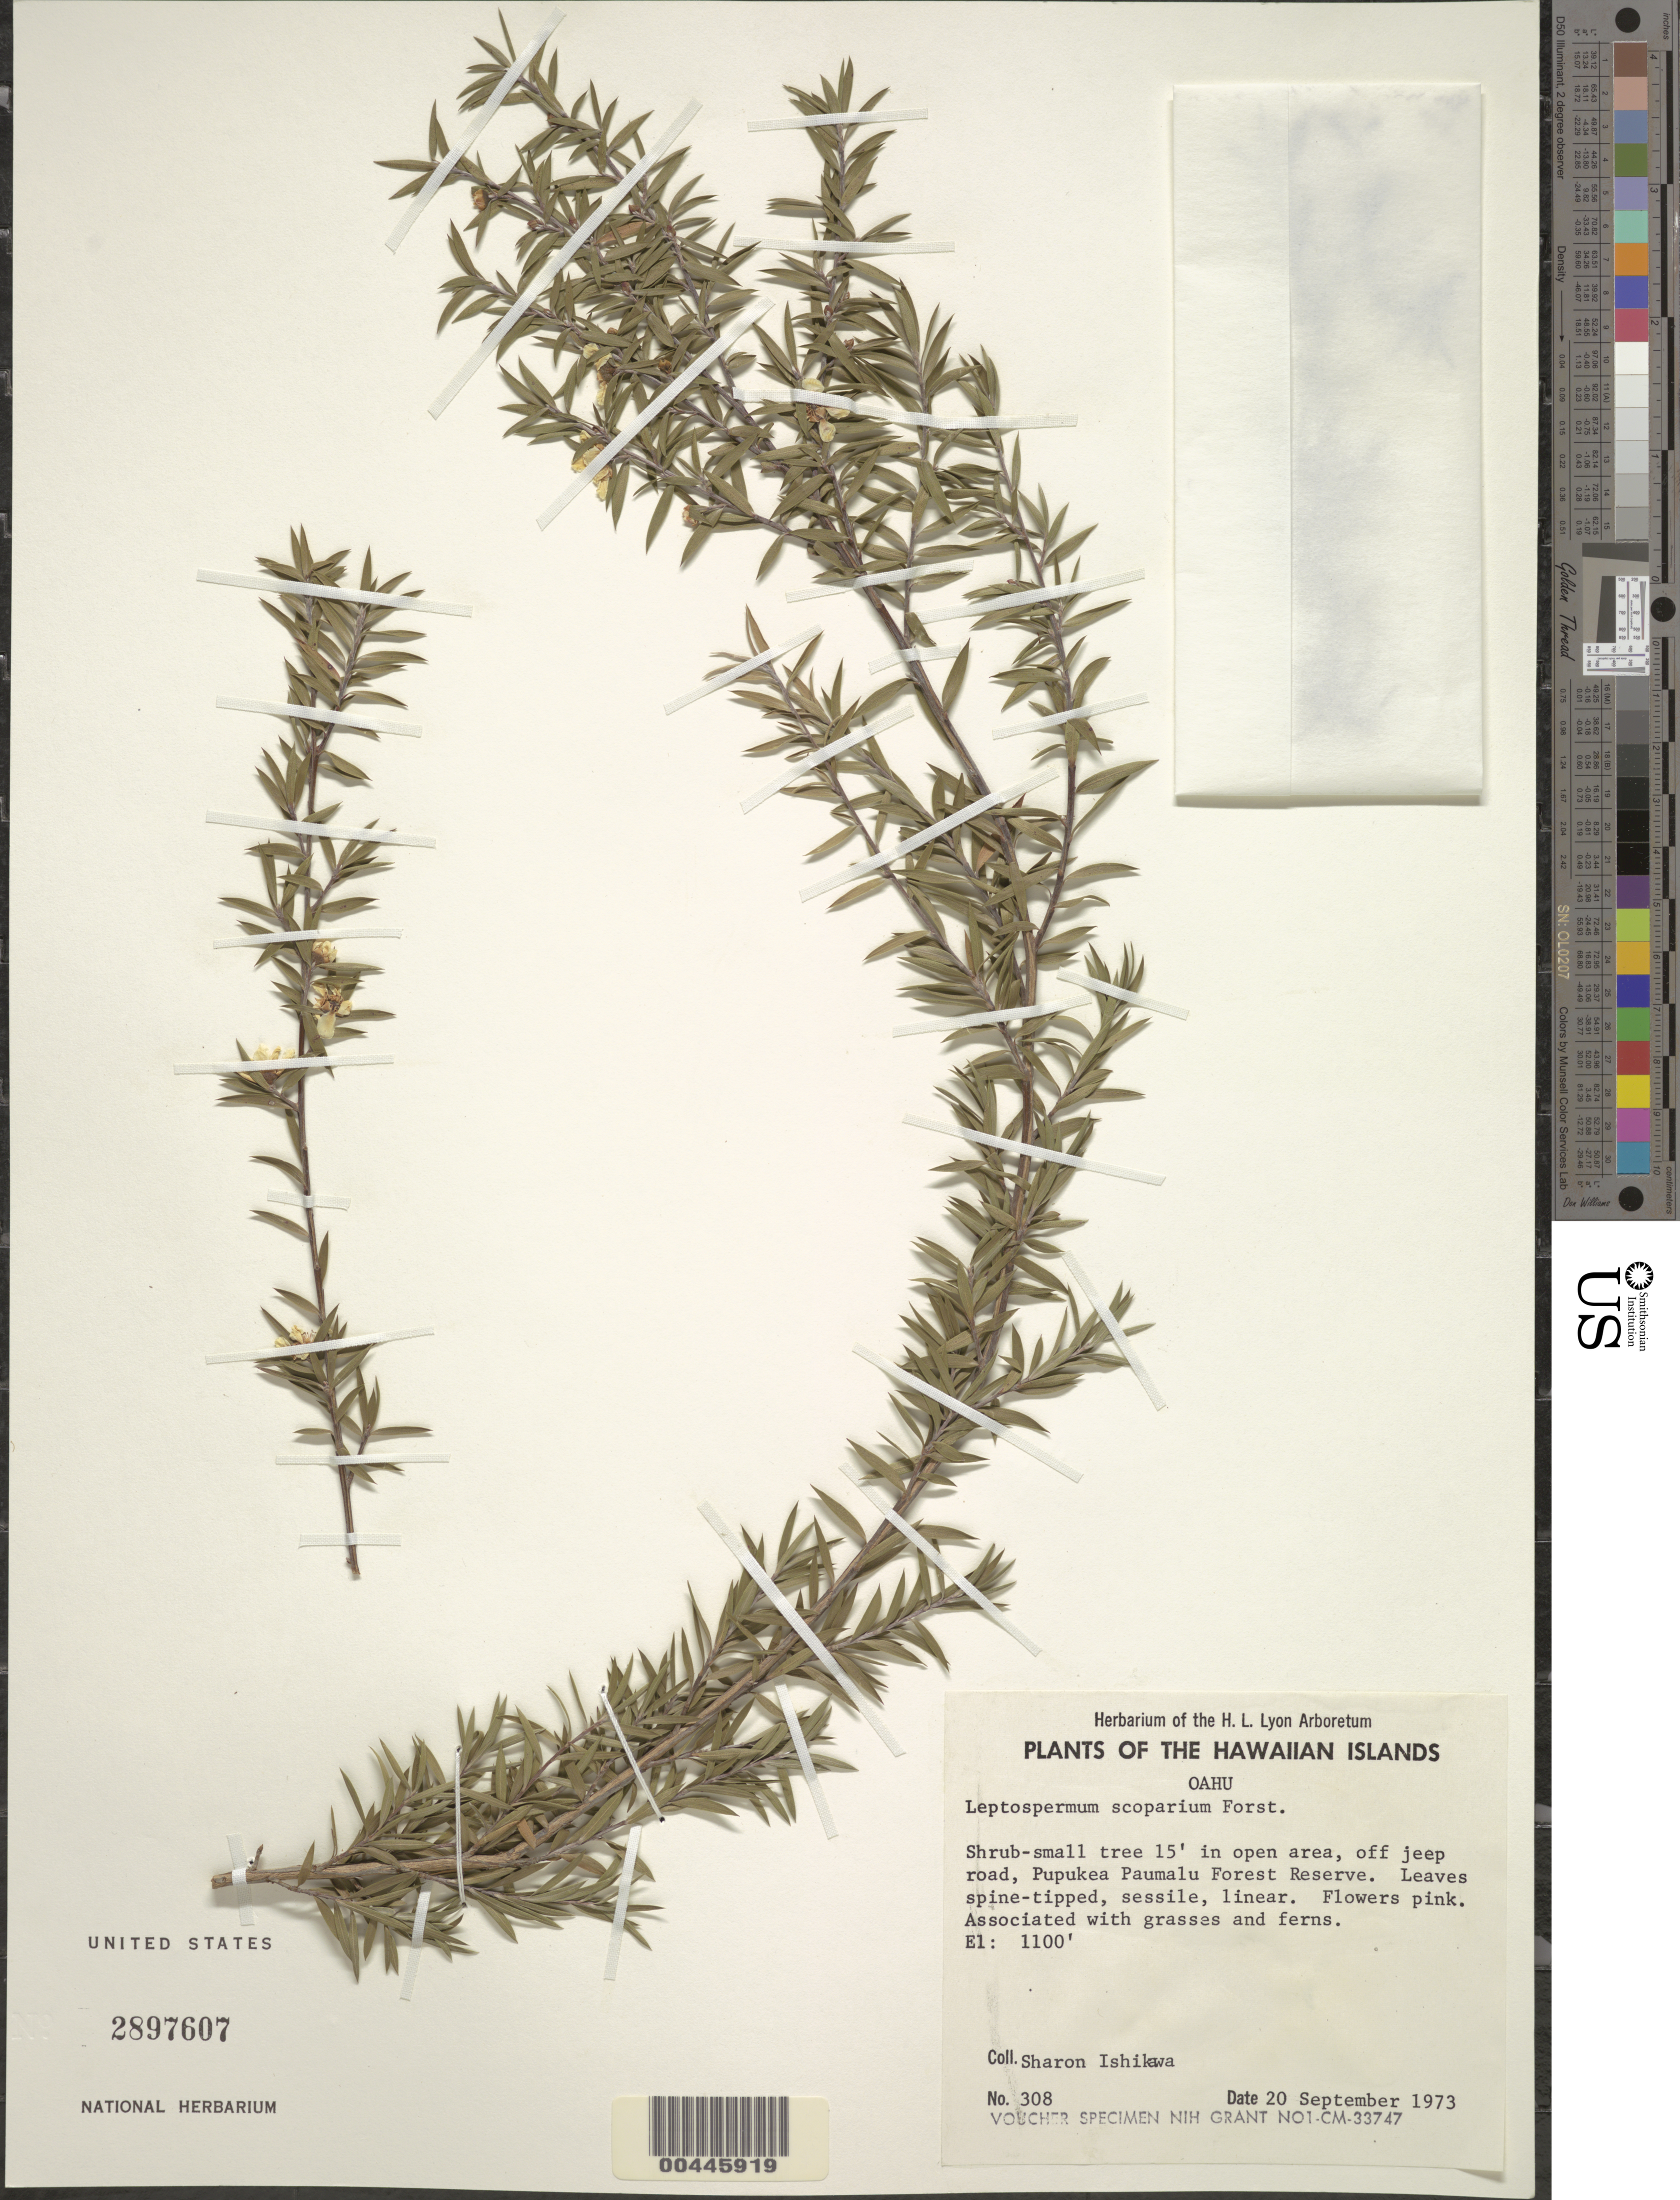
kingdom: Plantae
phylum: Tracheophyta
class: Magnoliopsida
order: Myrtales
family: Myrtaceae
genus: Leptospermum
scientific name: Leptospermum scoparium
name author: J.R. Forst. & G. Forst.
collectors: S. S. Ishikawa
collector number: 308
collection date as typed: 20 Sep 1973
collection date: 1973-09-20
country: United States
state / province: Hawaii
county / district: Honolulu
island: Oahu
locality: Off jeep road, Pupukea Paumalu Forest Reserve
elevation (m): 335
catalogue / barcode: US 2897607